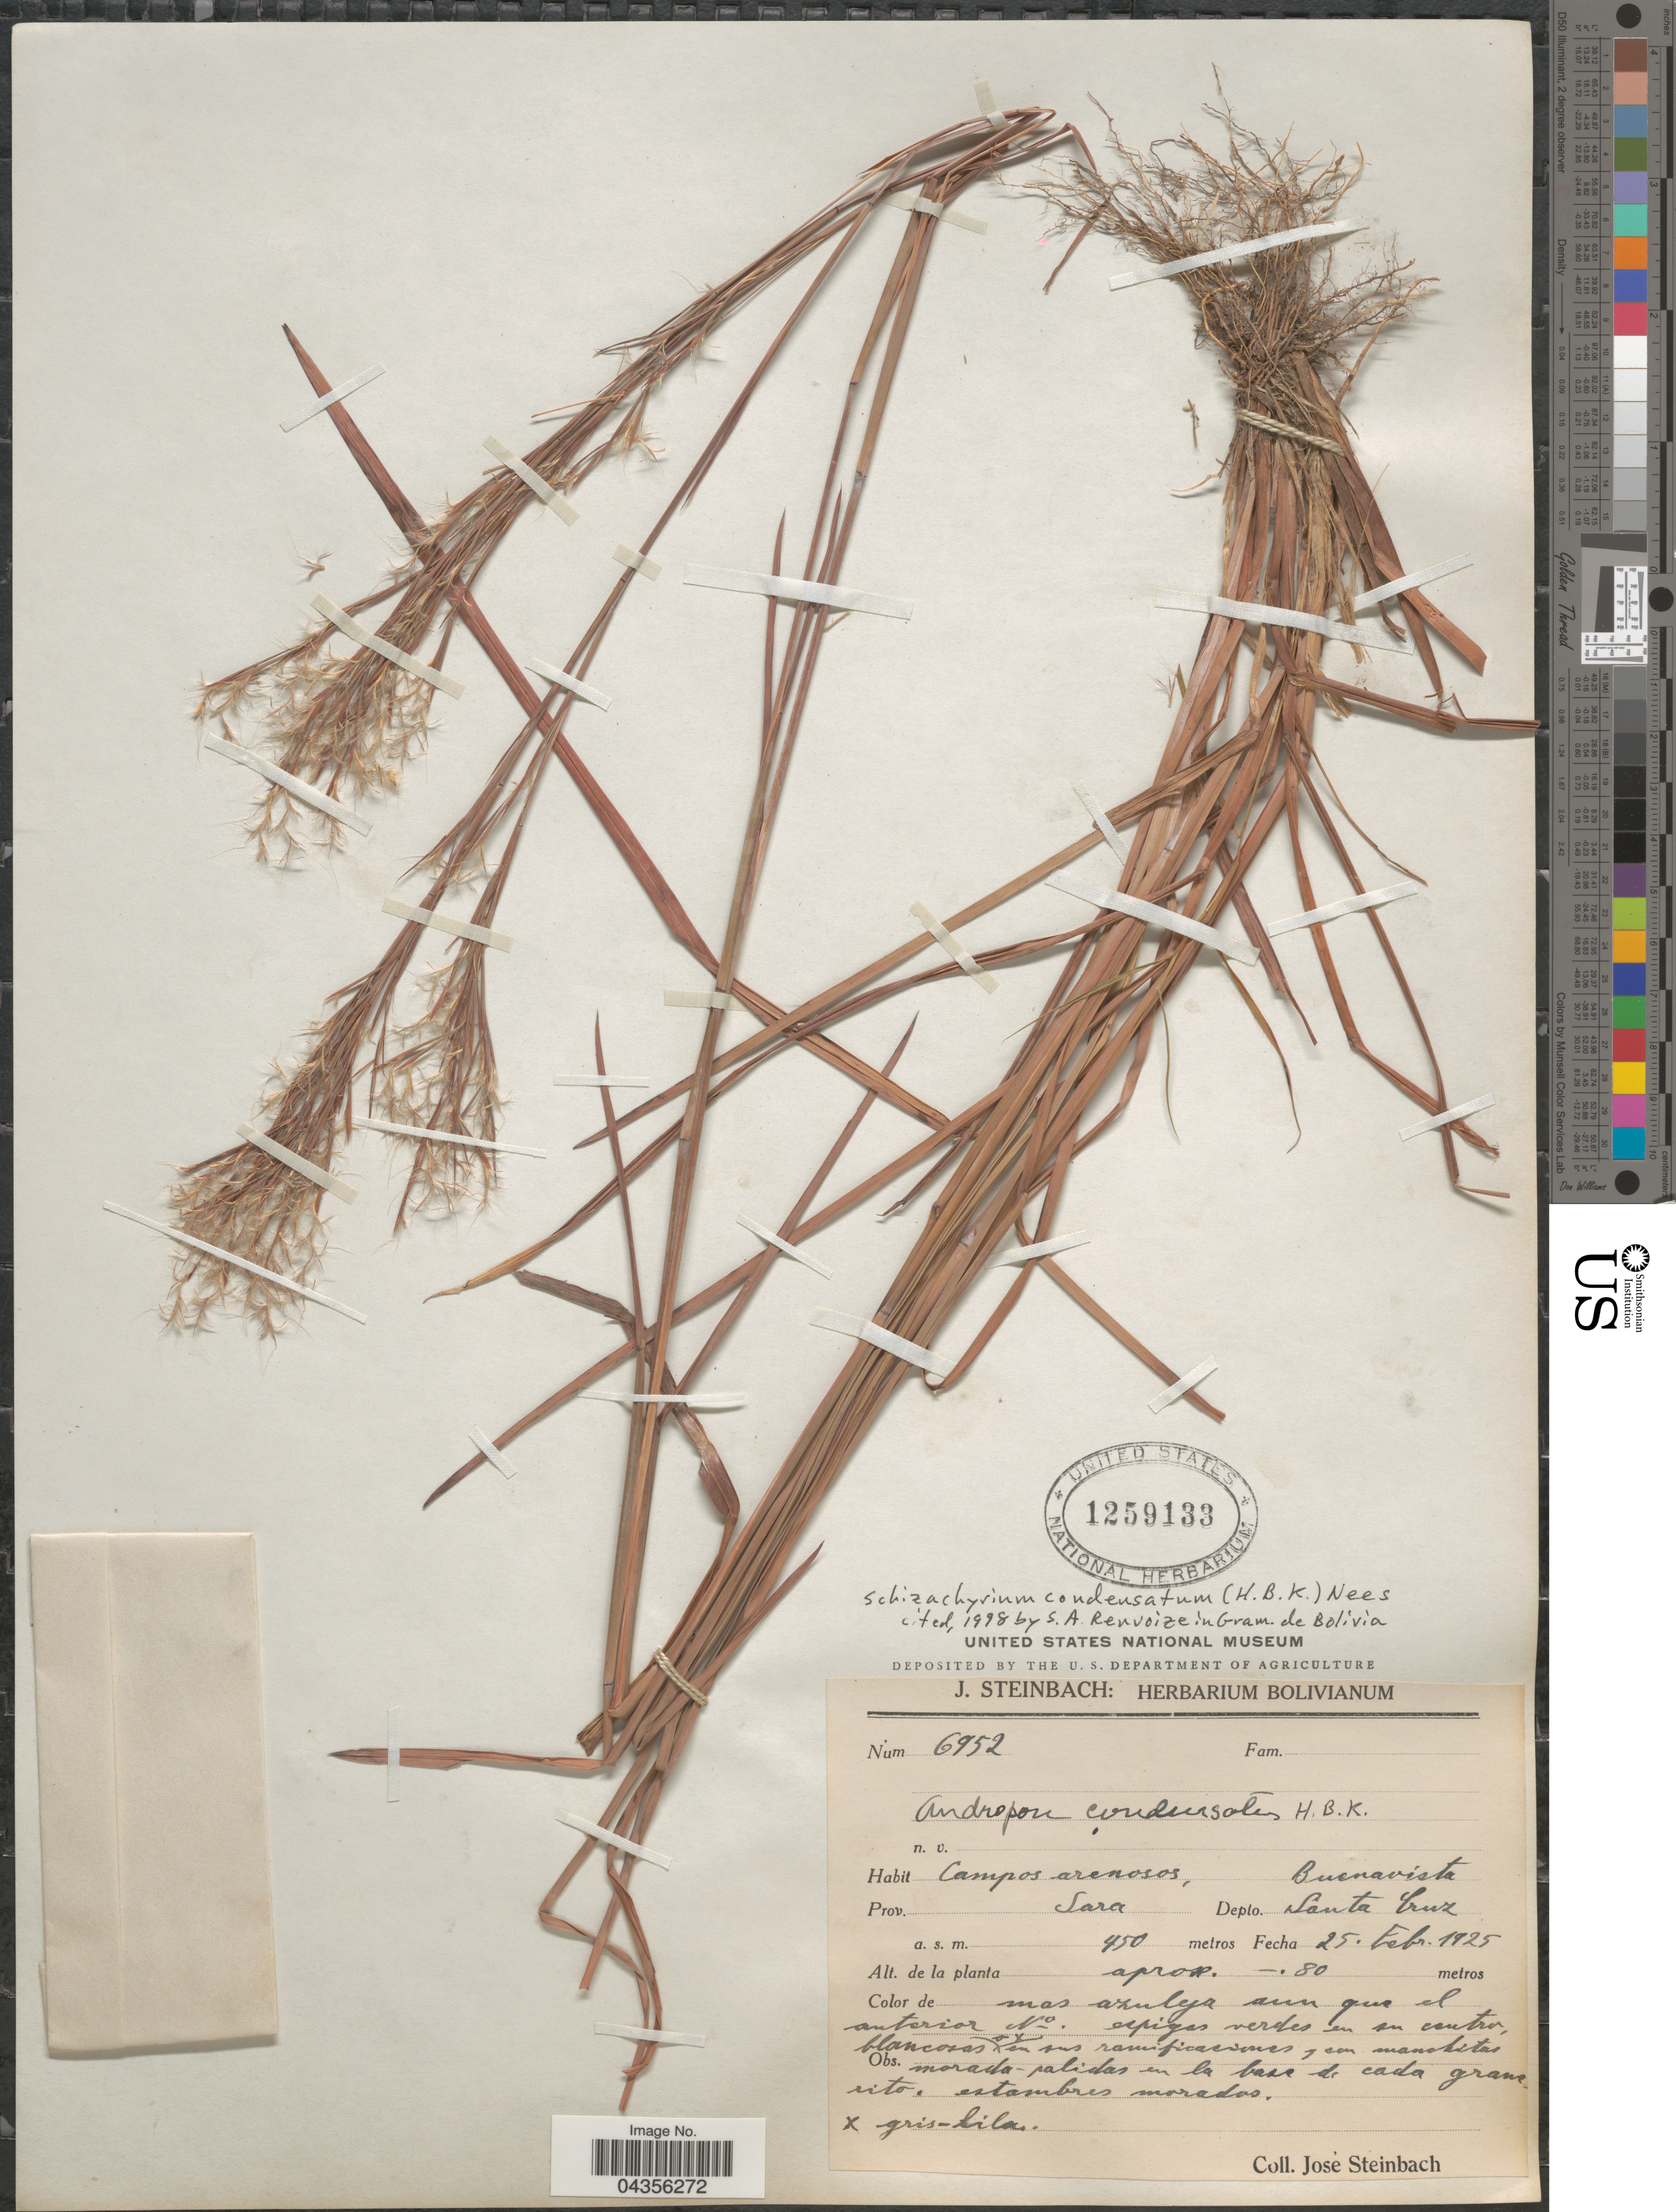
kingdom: Plantae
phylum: Tracheophyta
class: Liliopsida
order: Poales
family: Poaceae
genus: Schizachyrium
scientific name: Schizachyrium condensatum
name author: (Kunth) Nees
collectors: J. Steinbach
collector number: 6952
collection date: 1925-02-25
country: Bolivia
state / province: Santa Cruz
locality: Campos arenosos, Buenavista. Prov. Sara. Depto. Santa Cruz.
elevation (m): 450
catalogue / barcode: US 1259133